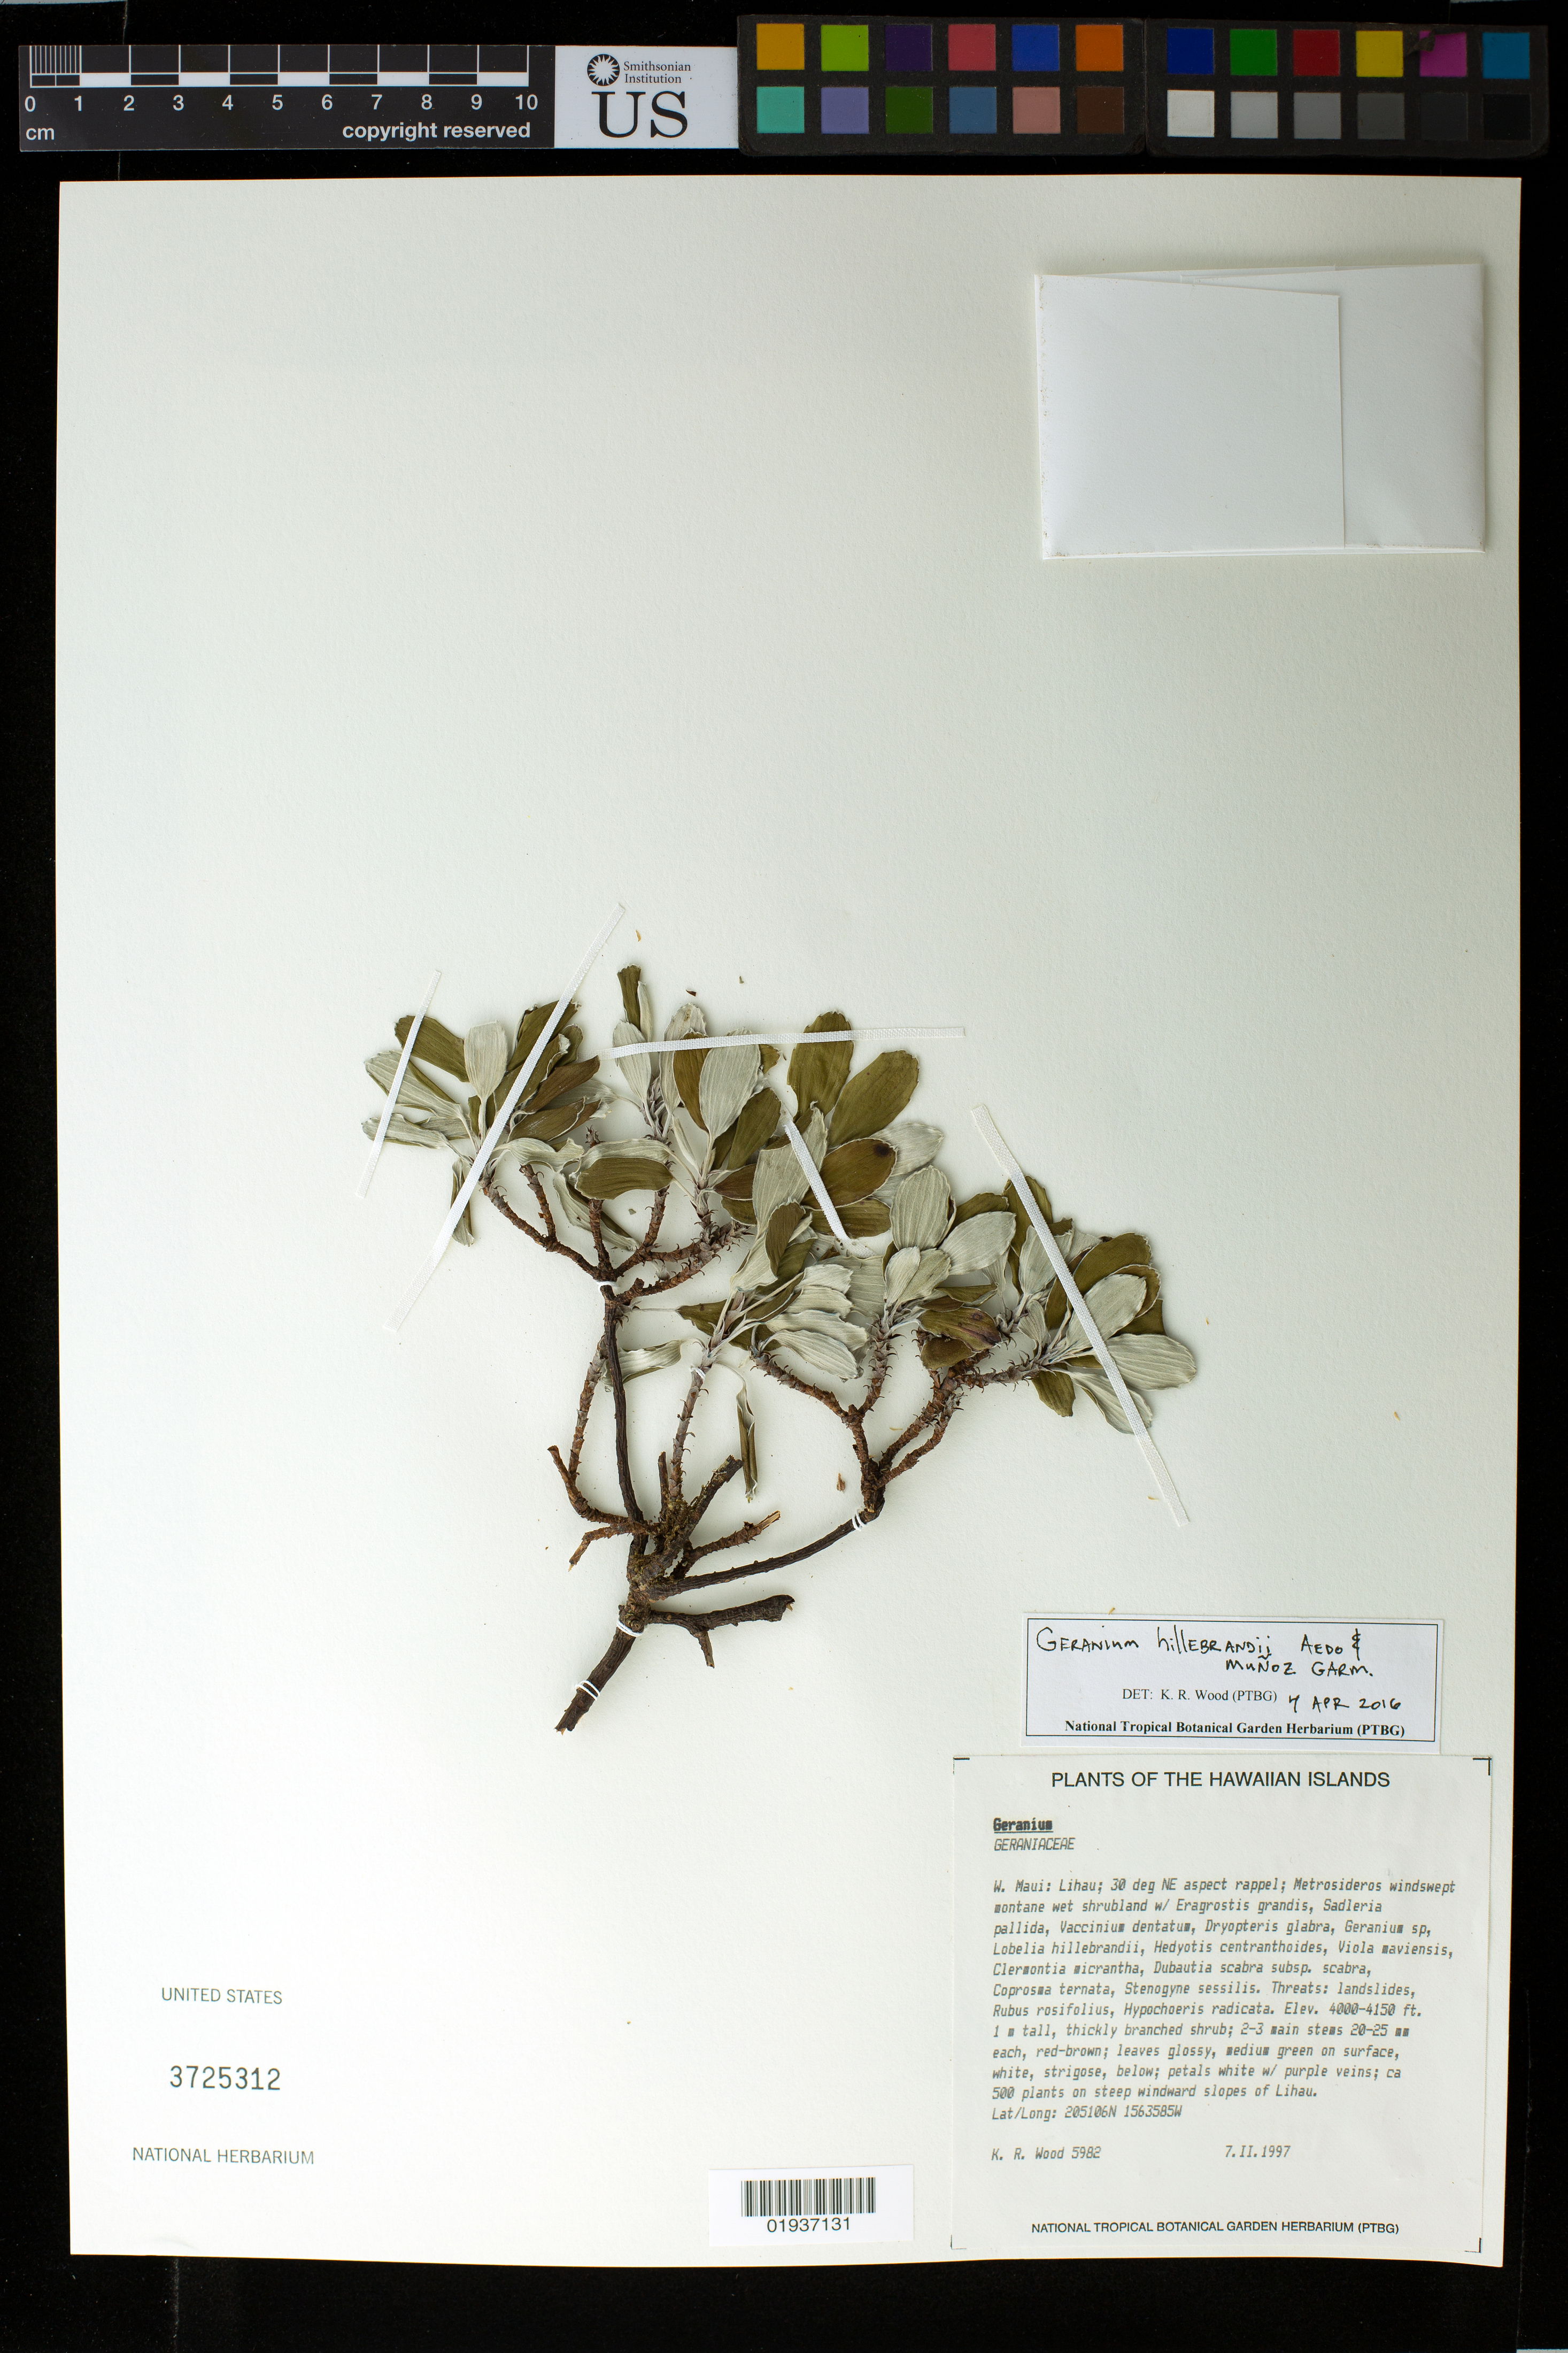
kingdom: Plantae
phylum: Tracheophyta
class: Magnoliopsida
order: Geraniales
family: Geraniaceae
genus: Geranium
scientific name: Geranium hillebrandii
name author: Aedo & Muñoz Garm.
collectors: K. R. Wood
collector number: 5982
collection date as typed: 7 Feb 1997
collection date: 1997-02-07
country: United States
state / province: Hawaii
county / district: Maui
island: Maui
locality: West Maui, Lihau, 30 deg NE aspect rappel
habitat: Montane wet shrubland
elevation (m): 1219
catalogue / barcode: US 3725312